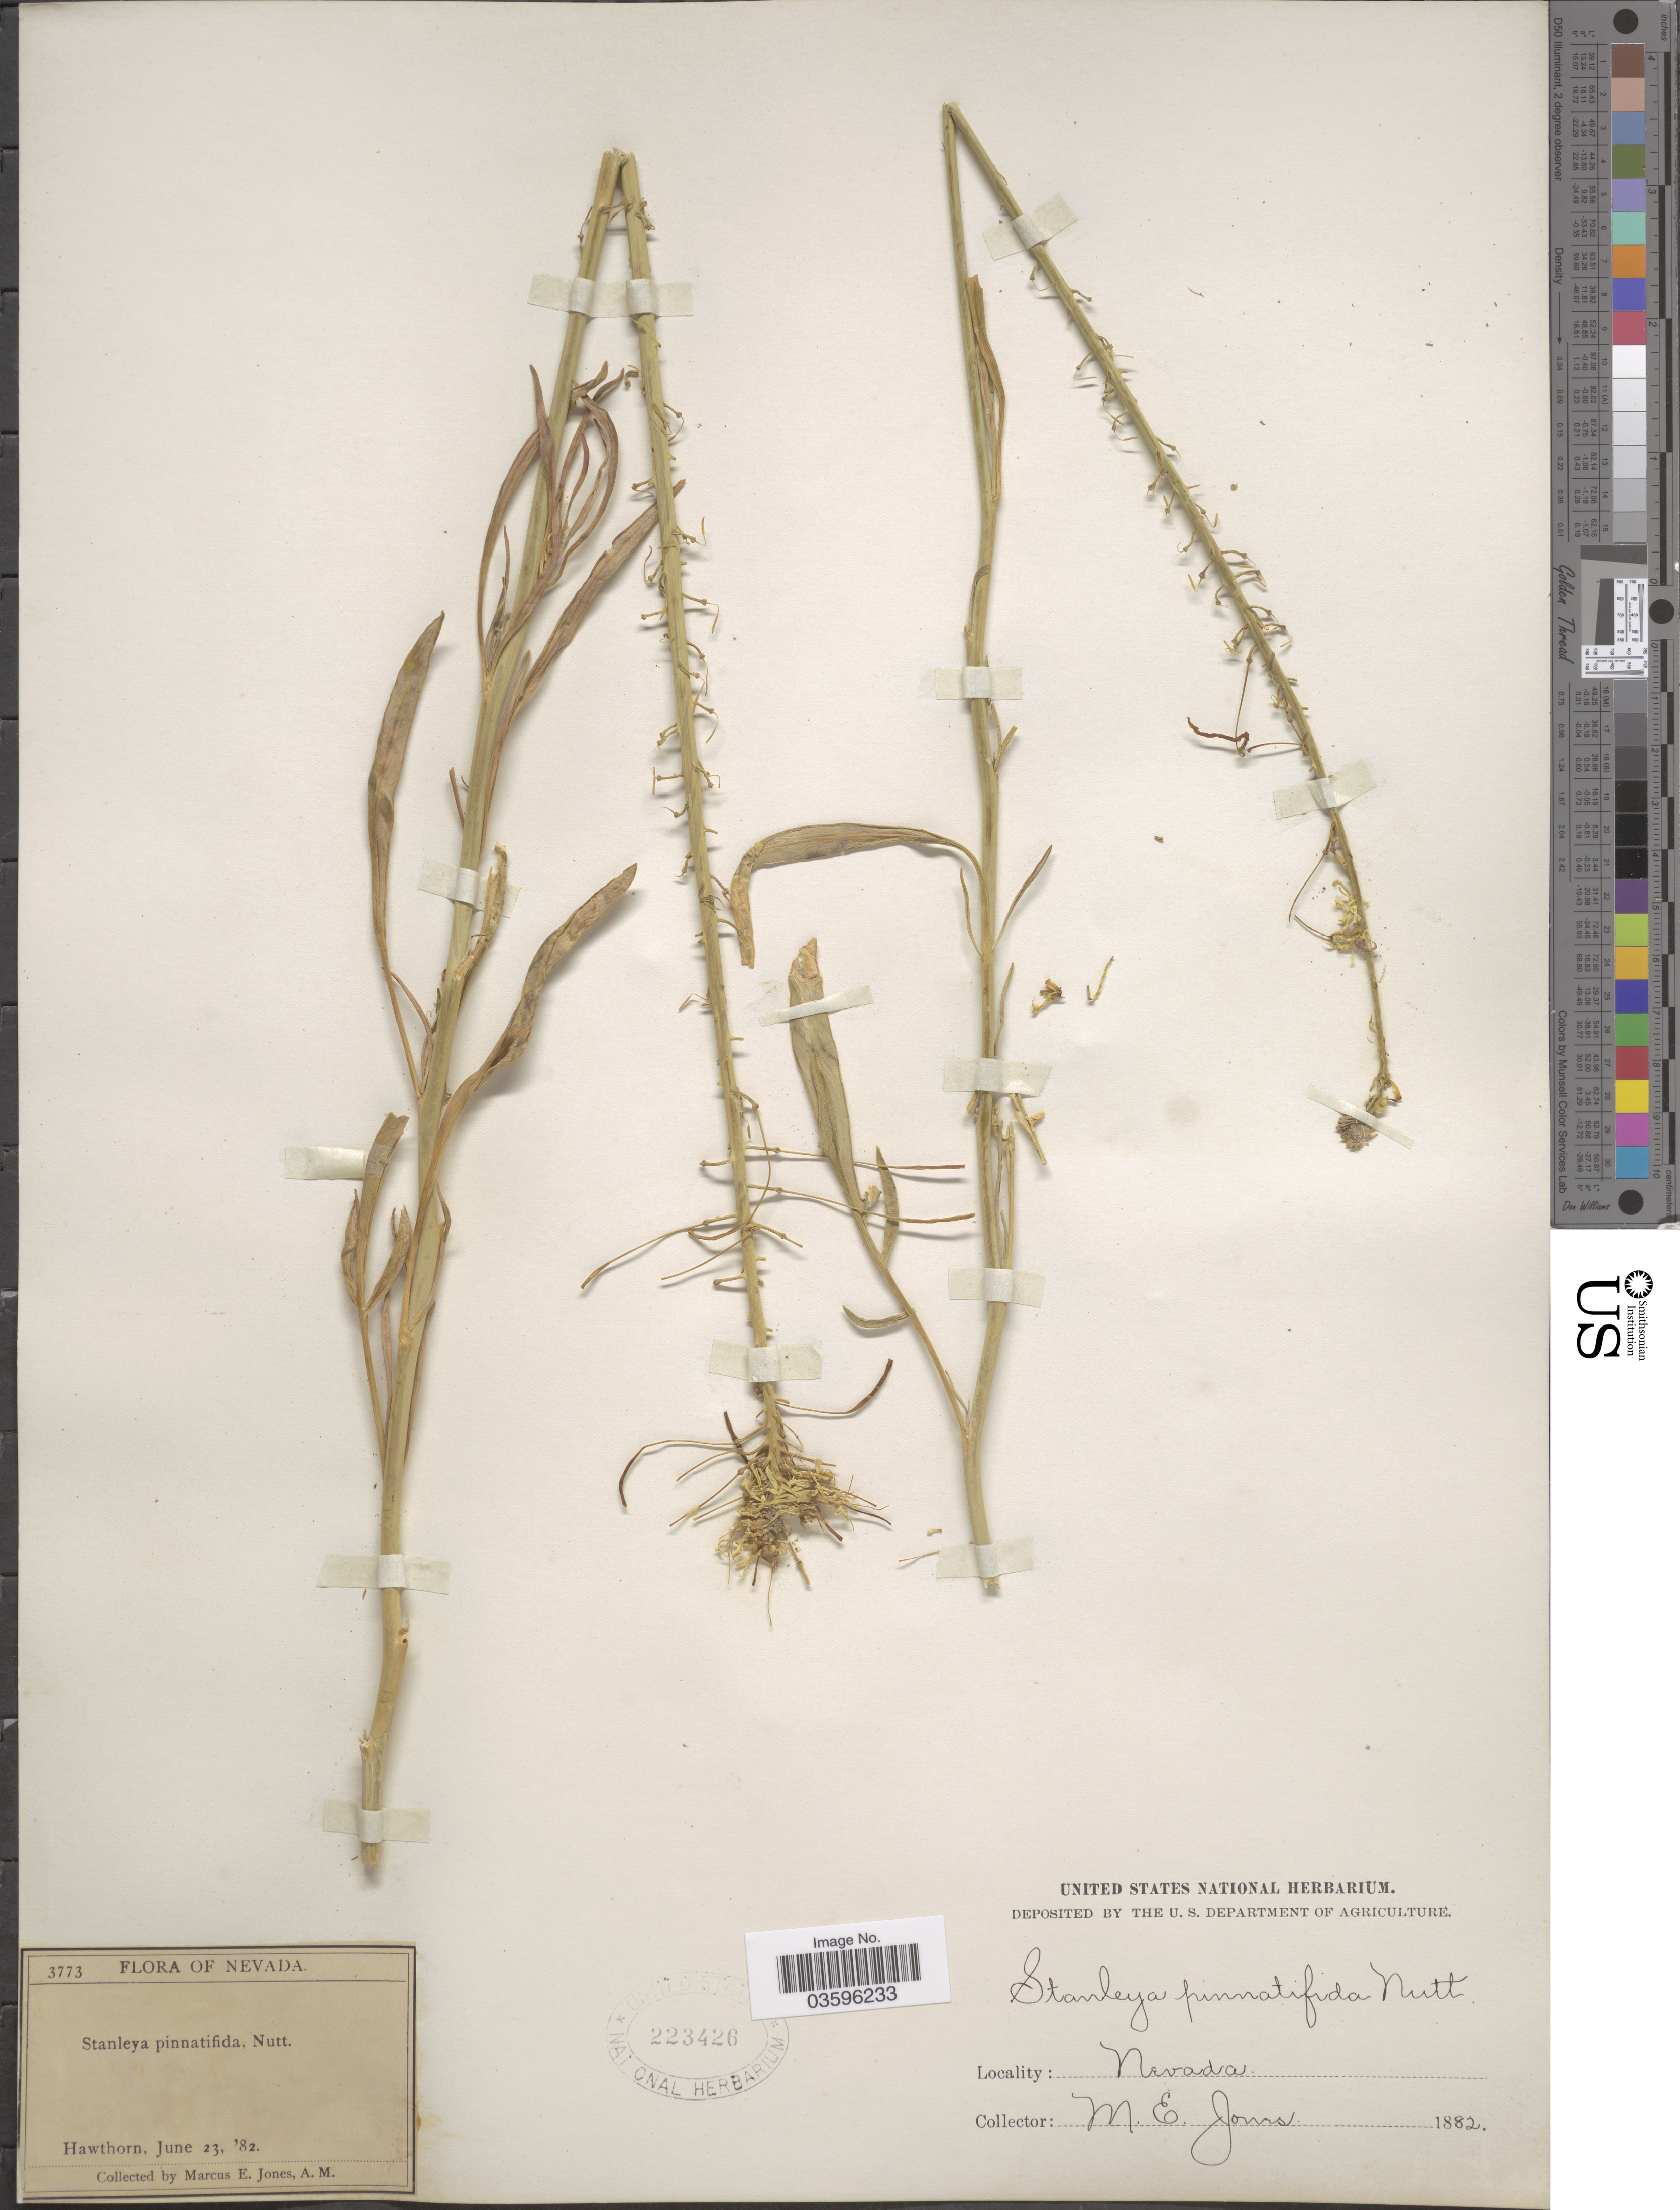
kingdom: Plantae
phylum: Tracheophyta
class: Magnoliopsida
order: Brassicales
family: Brassicaceae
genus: Stanleya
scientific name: Stanleya pinnata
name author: (Pursh) Britton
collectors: M. E. Jones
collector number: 3773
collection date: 1882-06-23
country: United States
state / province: Nevada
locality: Hawthorn.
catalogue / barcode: US 223426